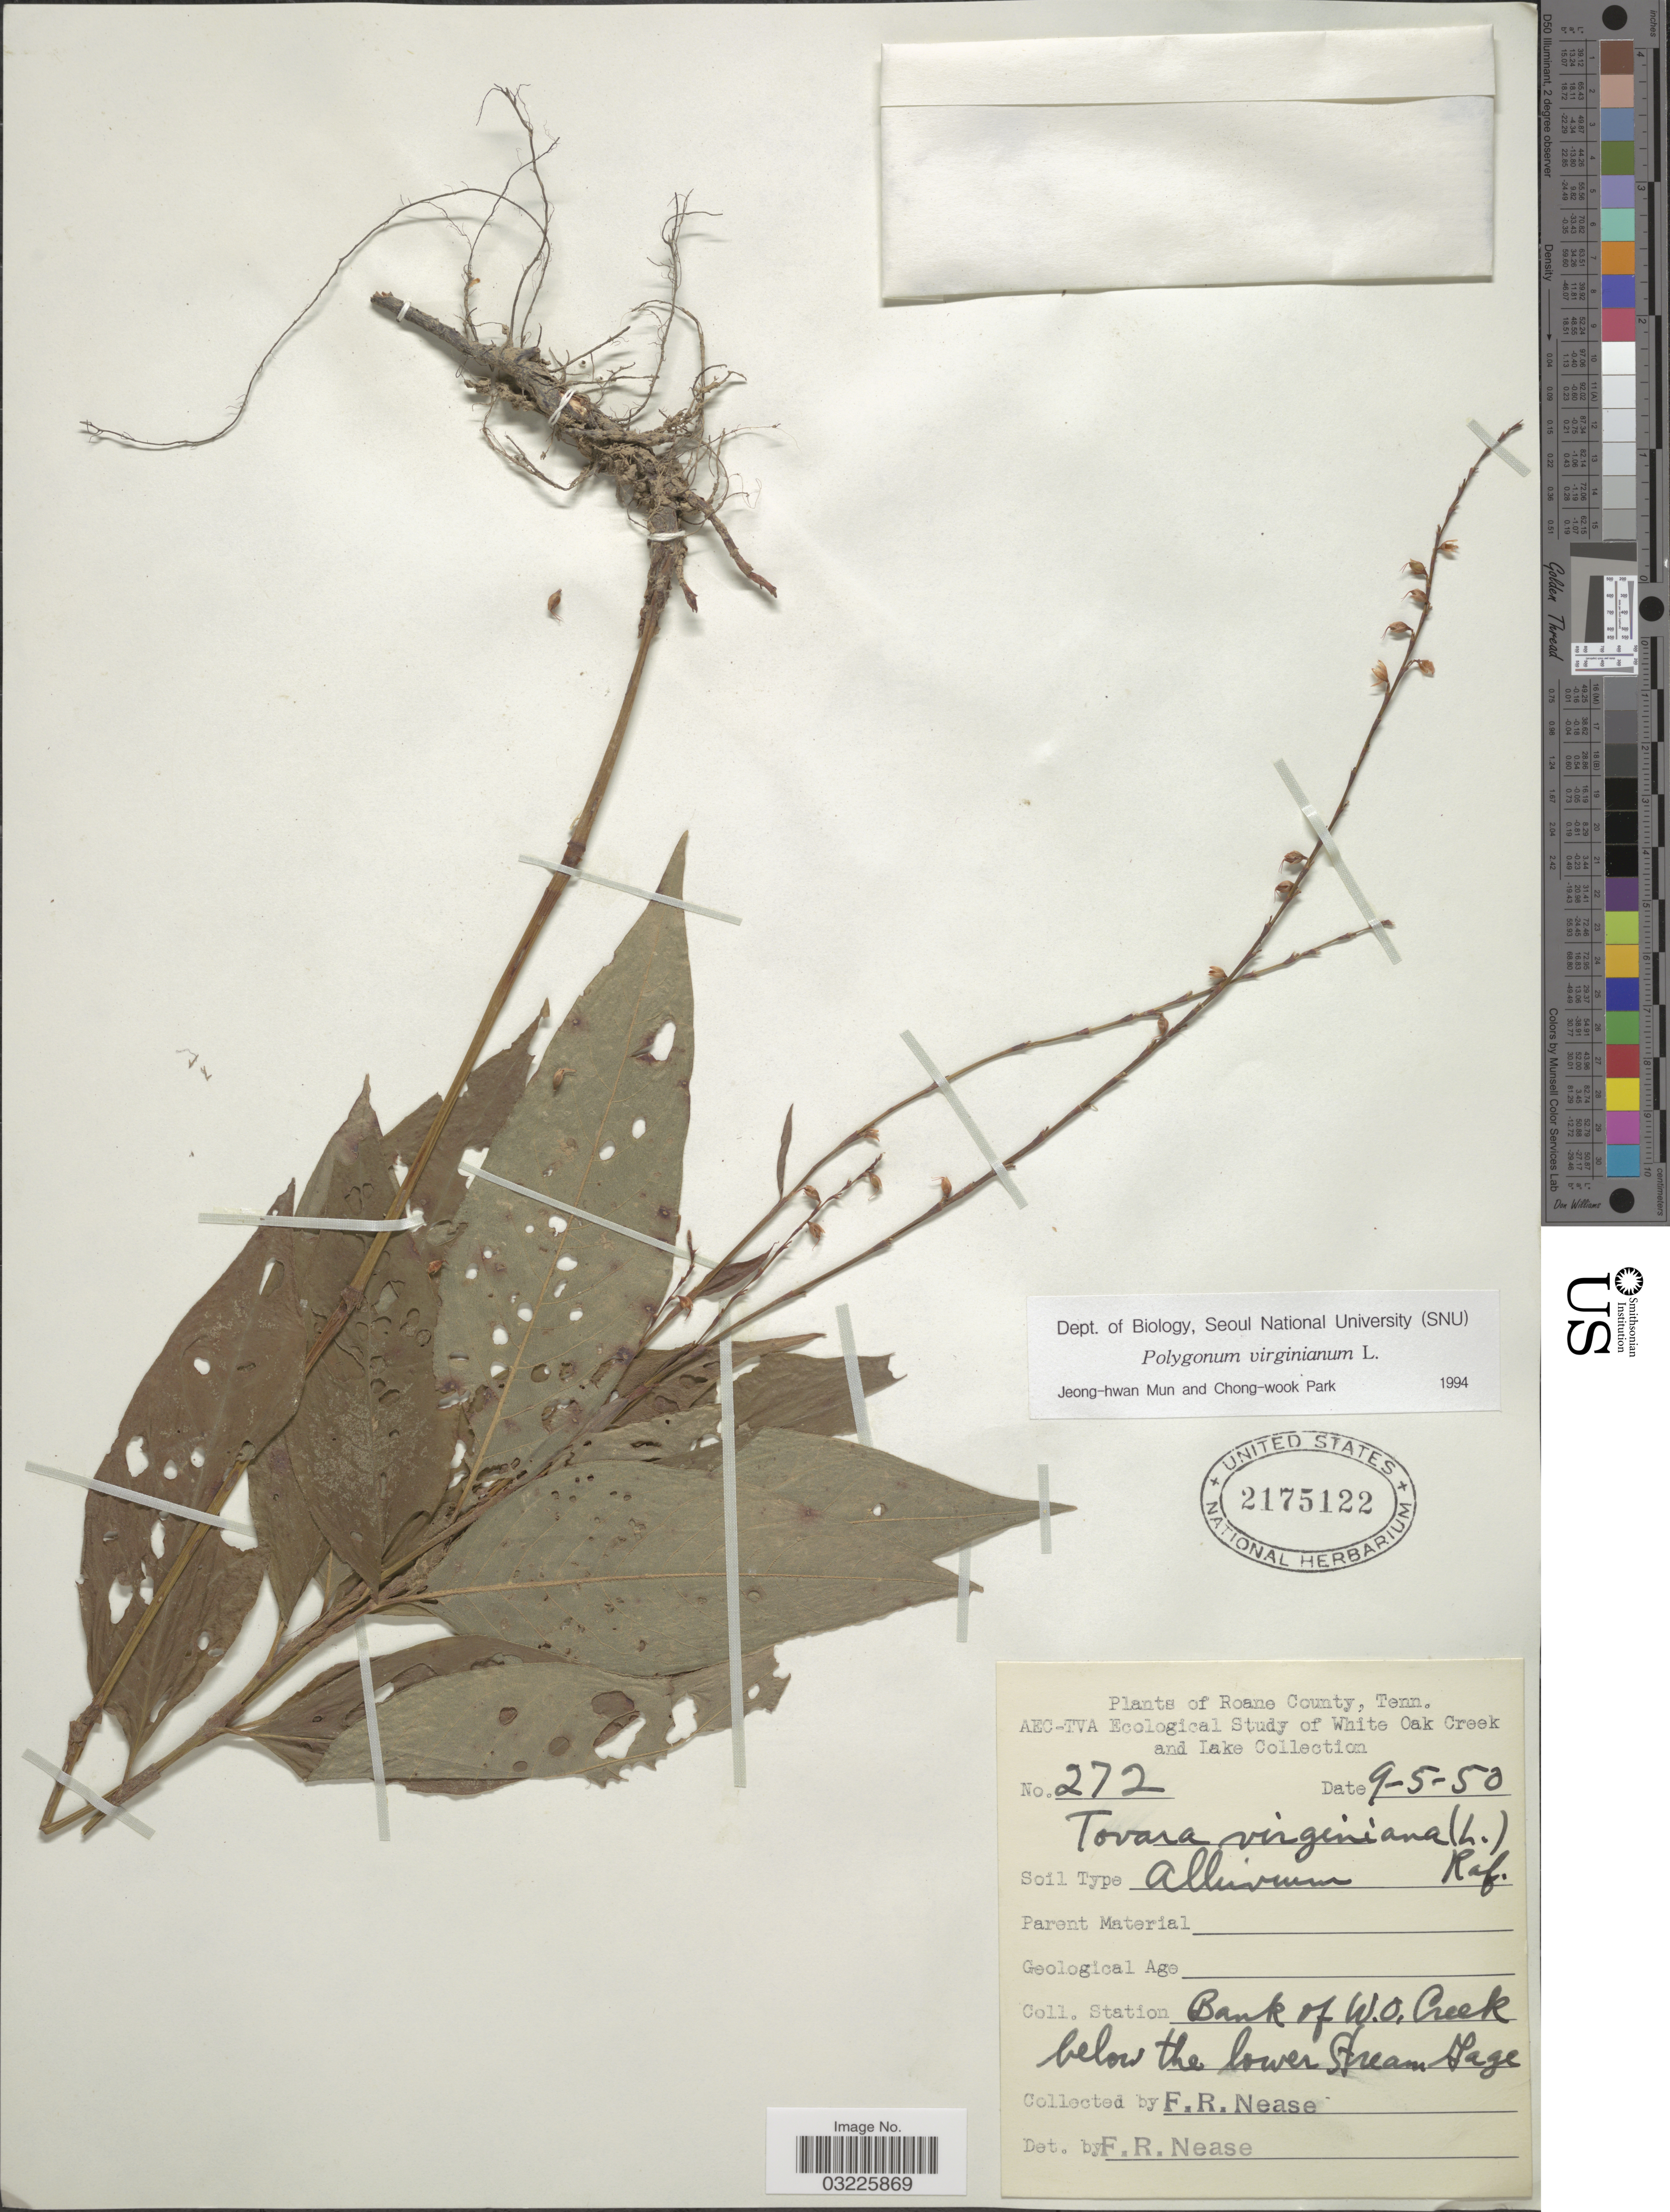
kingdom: Plantae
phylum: Tracheophyta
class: Magnoliopsida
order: Caryophyllales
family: Polygonaceae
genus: Persicaria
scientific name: Persicaria virginiana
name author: (L.) Gaertn.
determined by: Atha, D. E.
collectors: F. Nease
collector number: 272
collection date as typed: Transcribed d/m/y: 5/9/50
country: United States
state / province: Tennessee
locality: Roane County. White Oak Creek and Lake. Bank of W. O. Creek below the lower Stream Gage.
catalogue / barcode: US 2175122